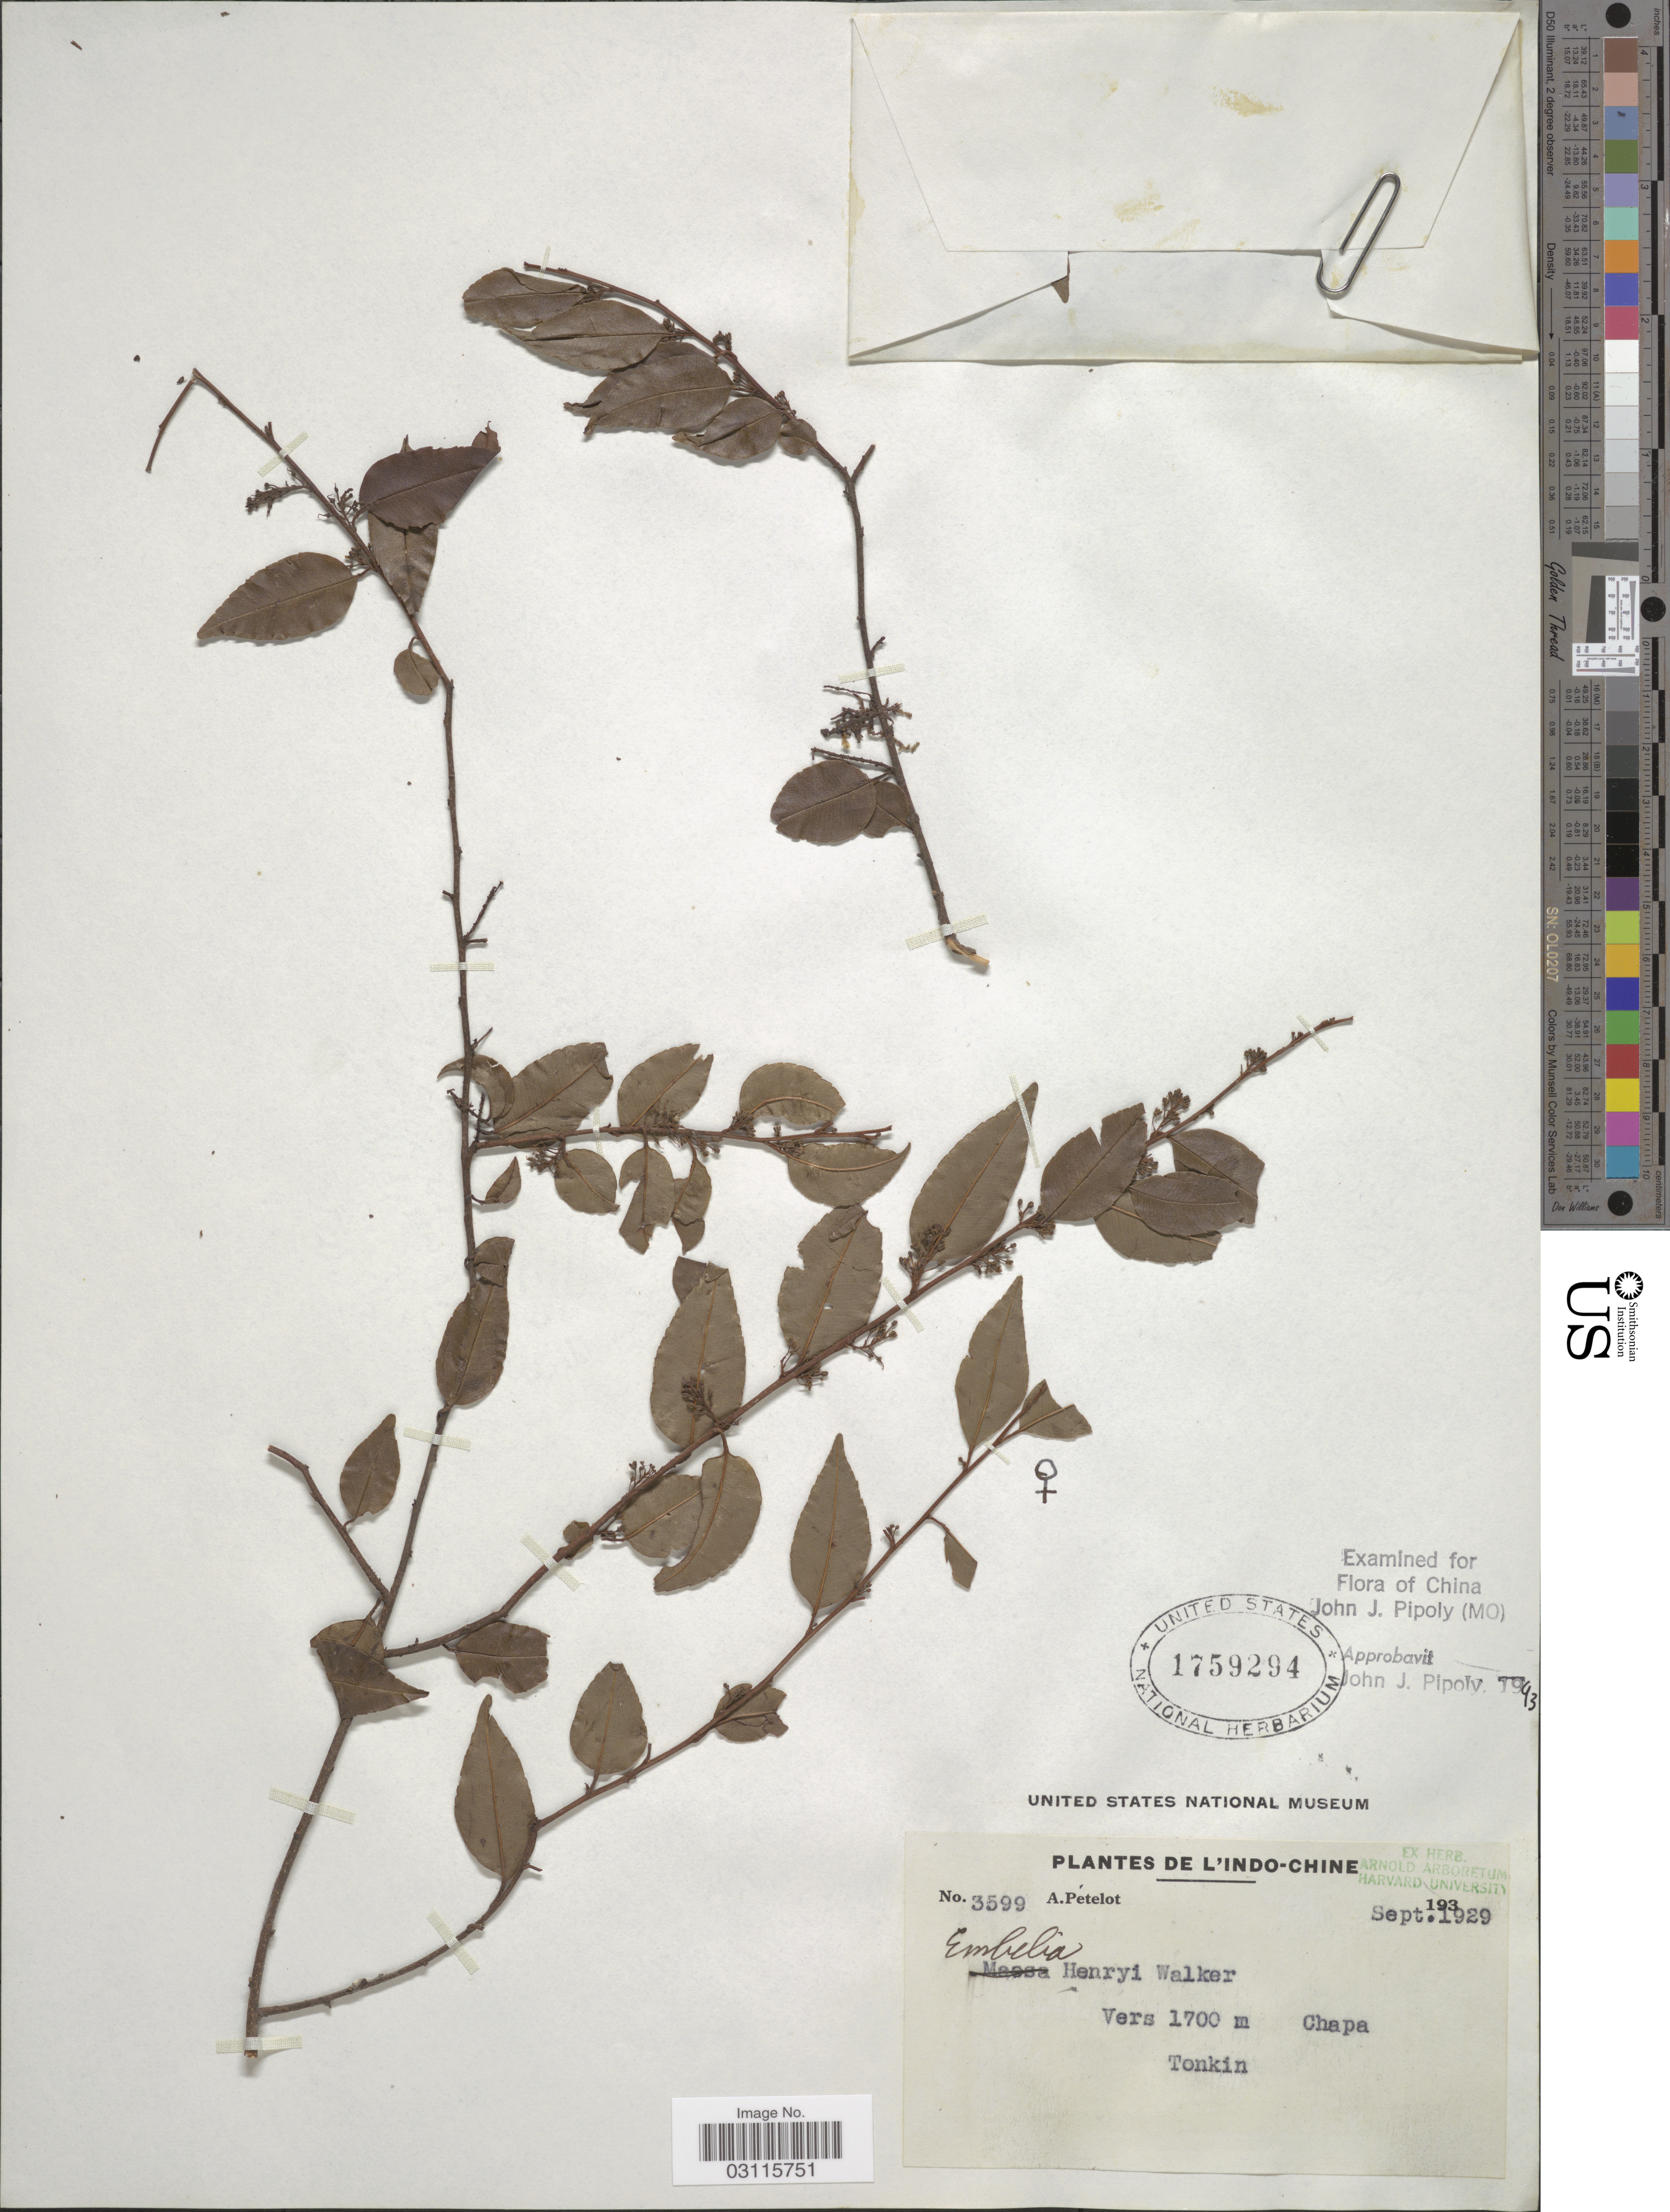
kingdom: Plantae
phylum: Tracheophyta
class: Magnoliopsida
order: Ericales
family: Primulaceae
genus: Embelia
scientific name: Embelia henryi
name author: E. Walker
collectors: A. Petelot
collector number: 3599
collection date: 1929-09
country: Vietnam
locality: L'Indo-Chine. Chapa, Tonkin.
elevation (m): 1700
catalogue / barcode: US 1759294